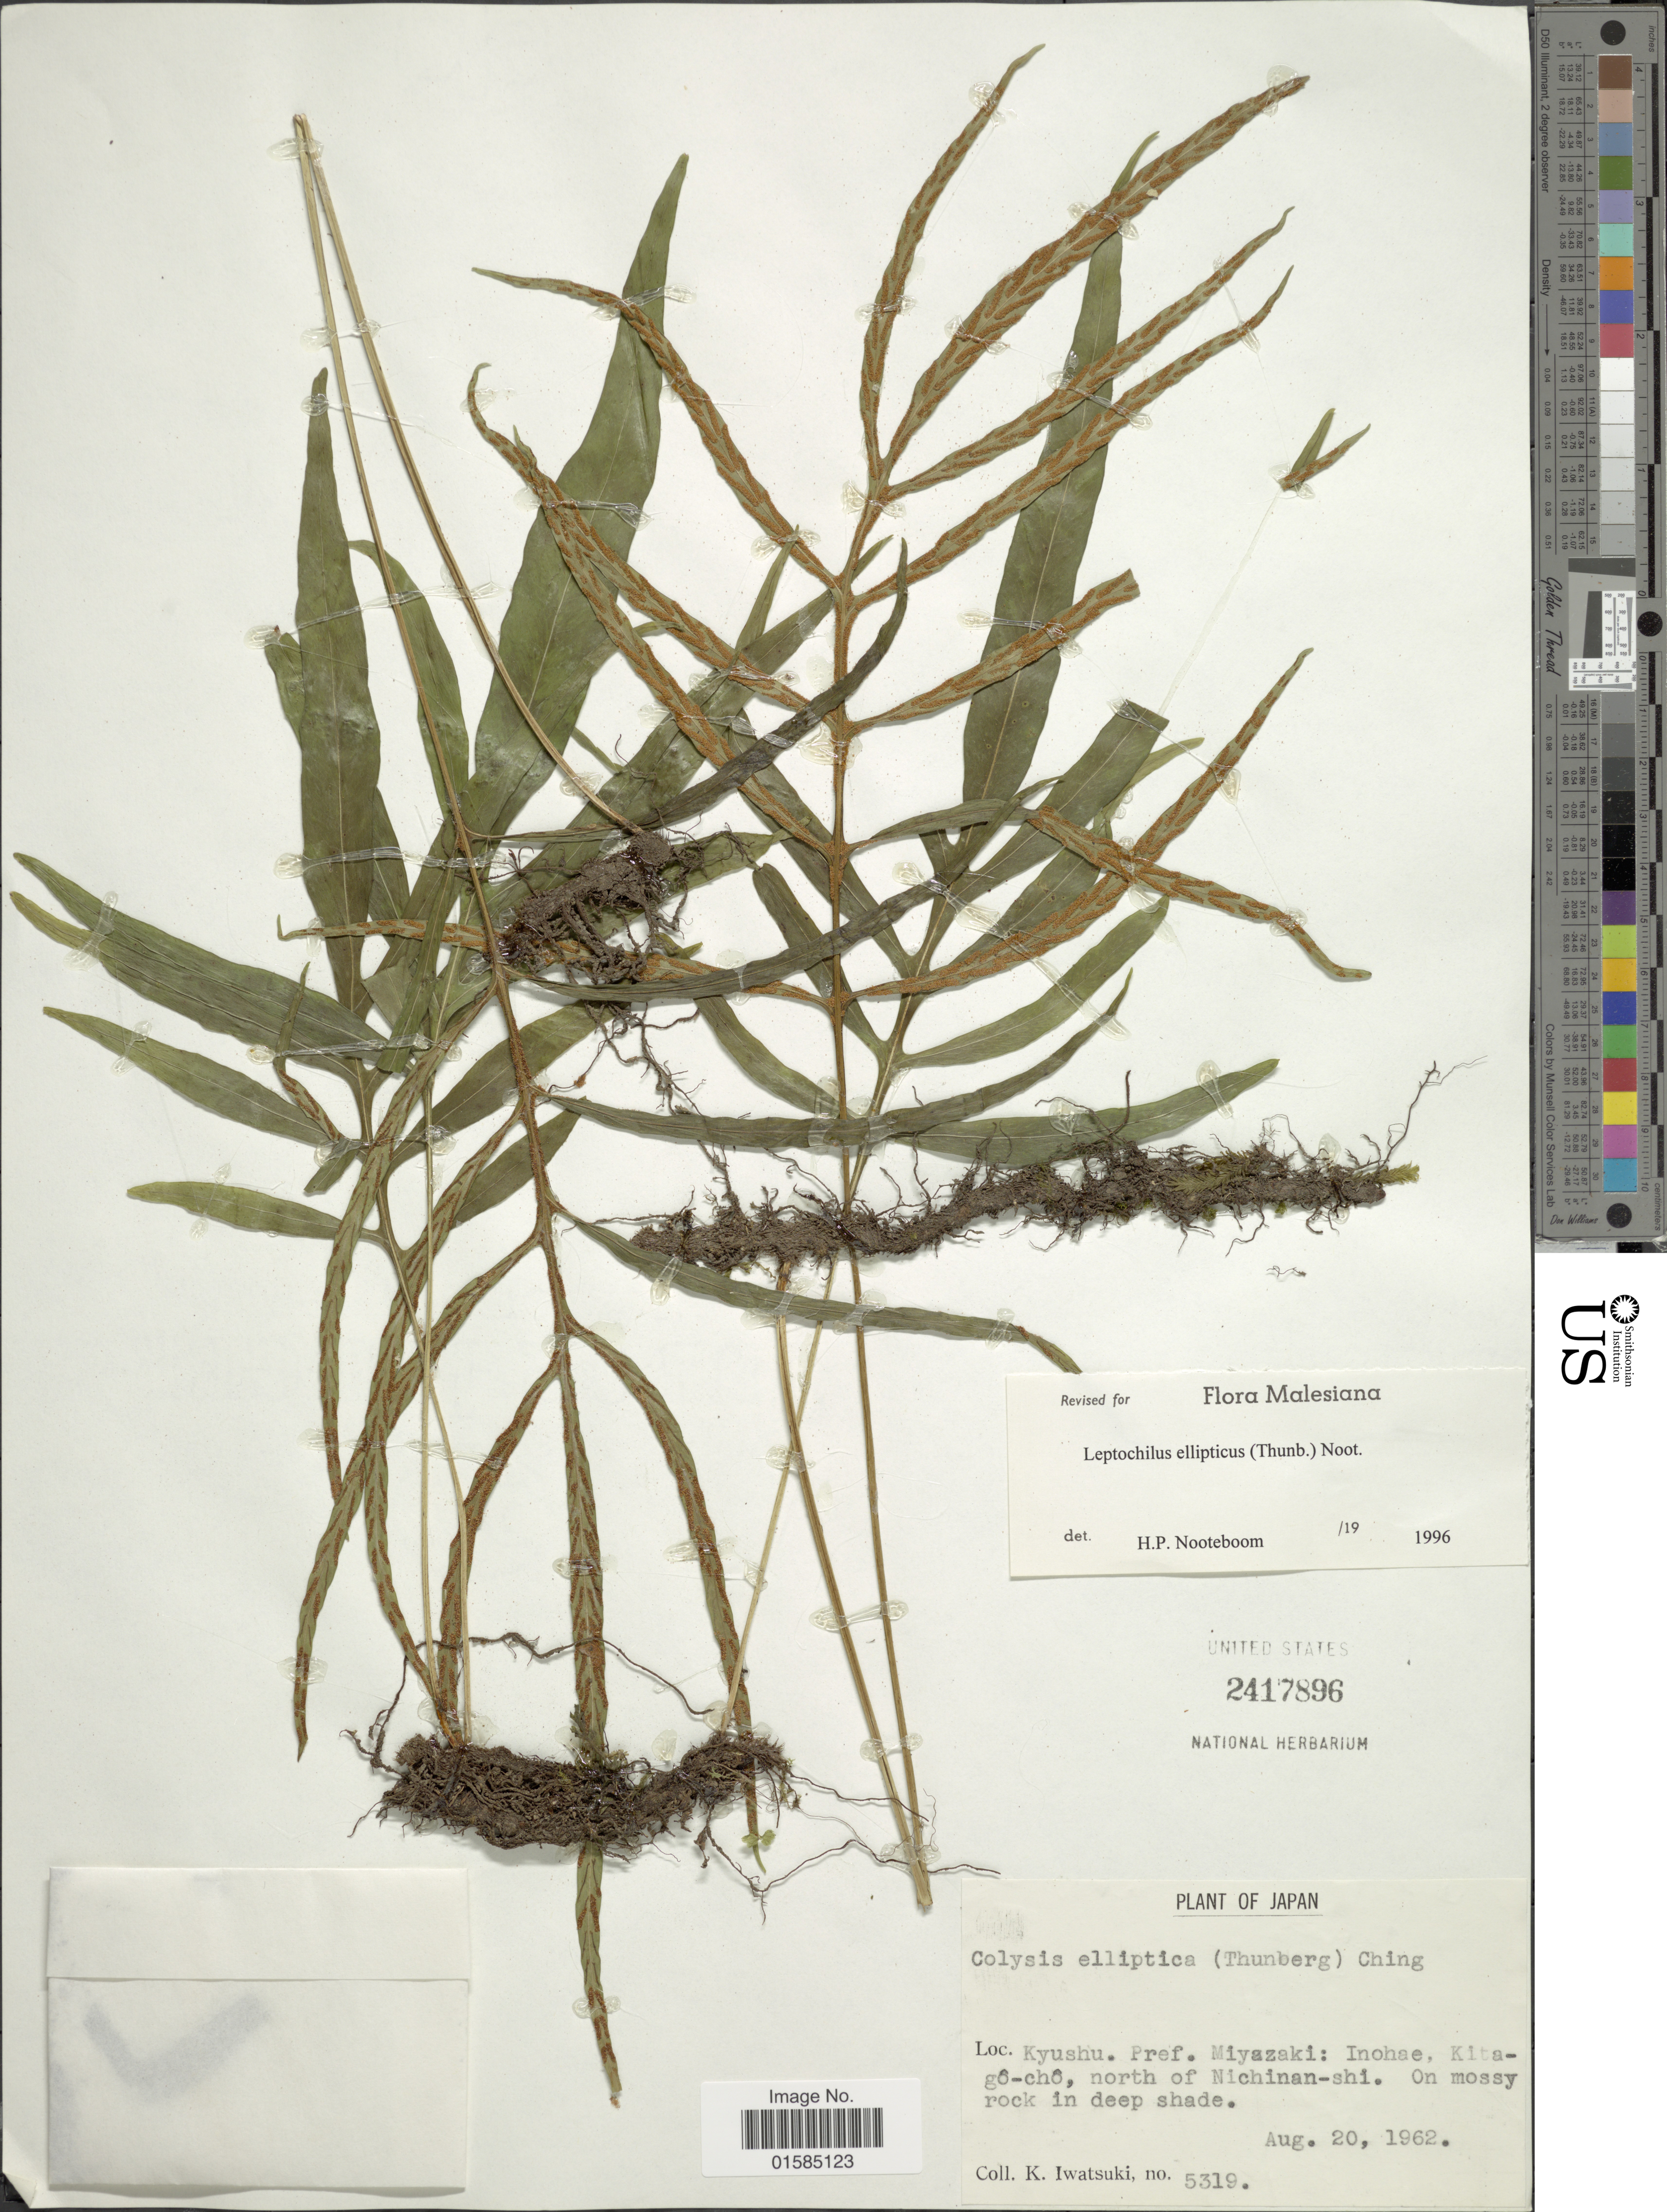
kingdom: Plantae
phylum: Tracheophyta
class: Polypodiopsida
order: Polypodiales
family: Polypodiaceae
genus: Leptochilus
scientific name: Leptochilus ellipticus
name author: (Thunb.) Noot.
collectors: K. Iwatsuki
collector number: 5319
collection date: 1962-08-20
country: Japan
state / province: Miyazaki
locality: Japam, Kyushu, Pref. Miyazaki: Inohae, Kitago-cho, north of Nichinan-shi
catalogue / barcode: US 2417896